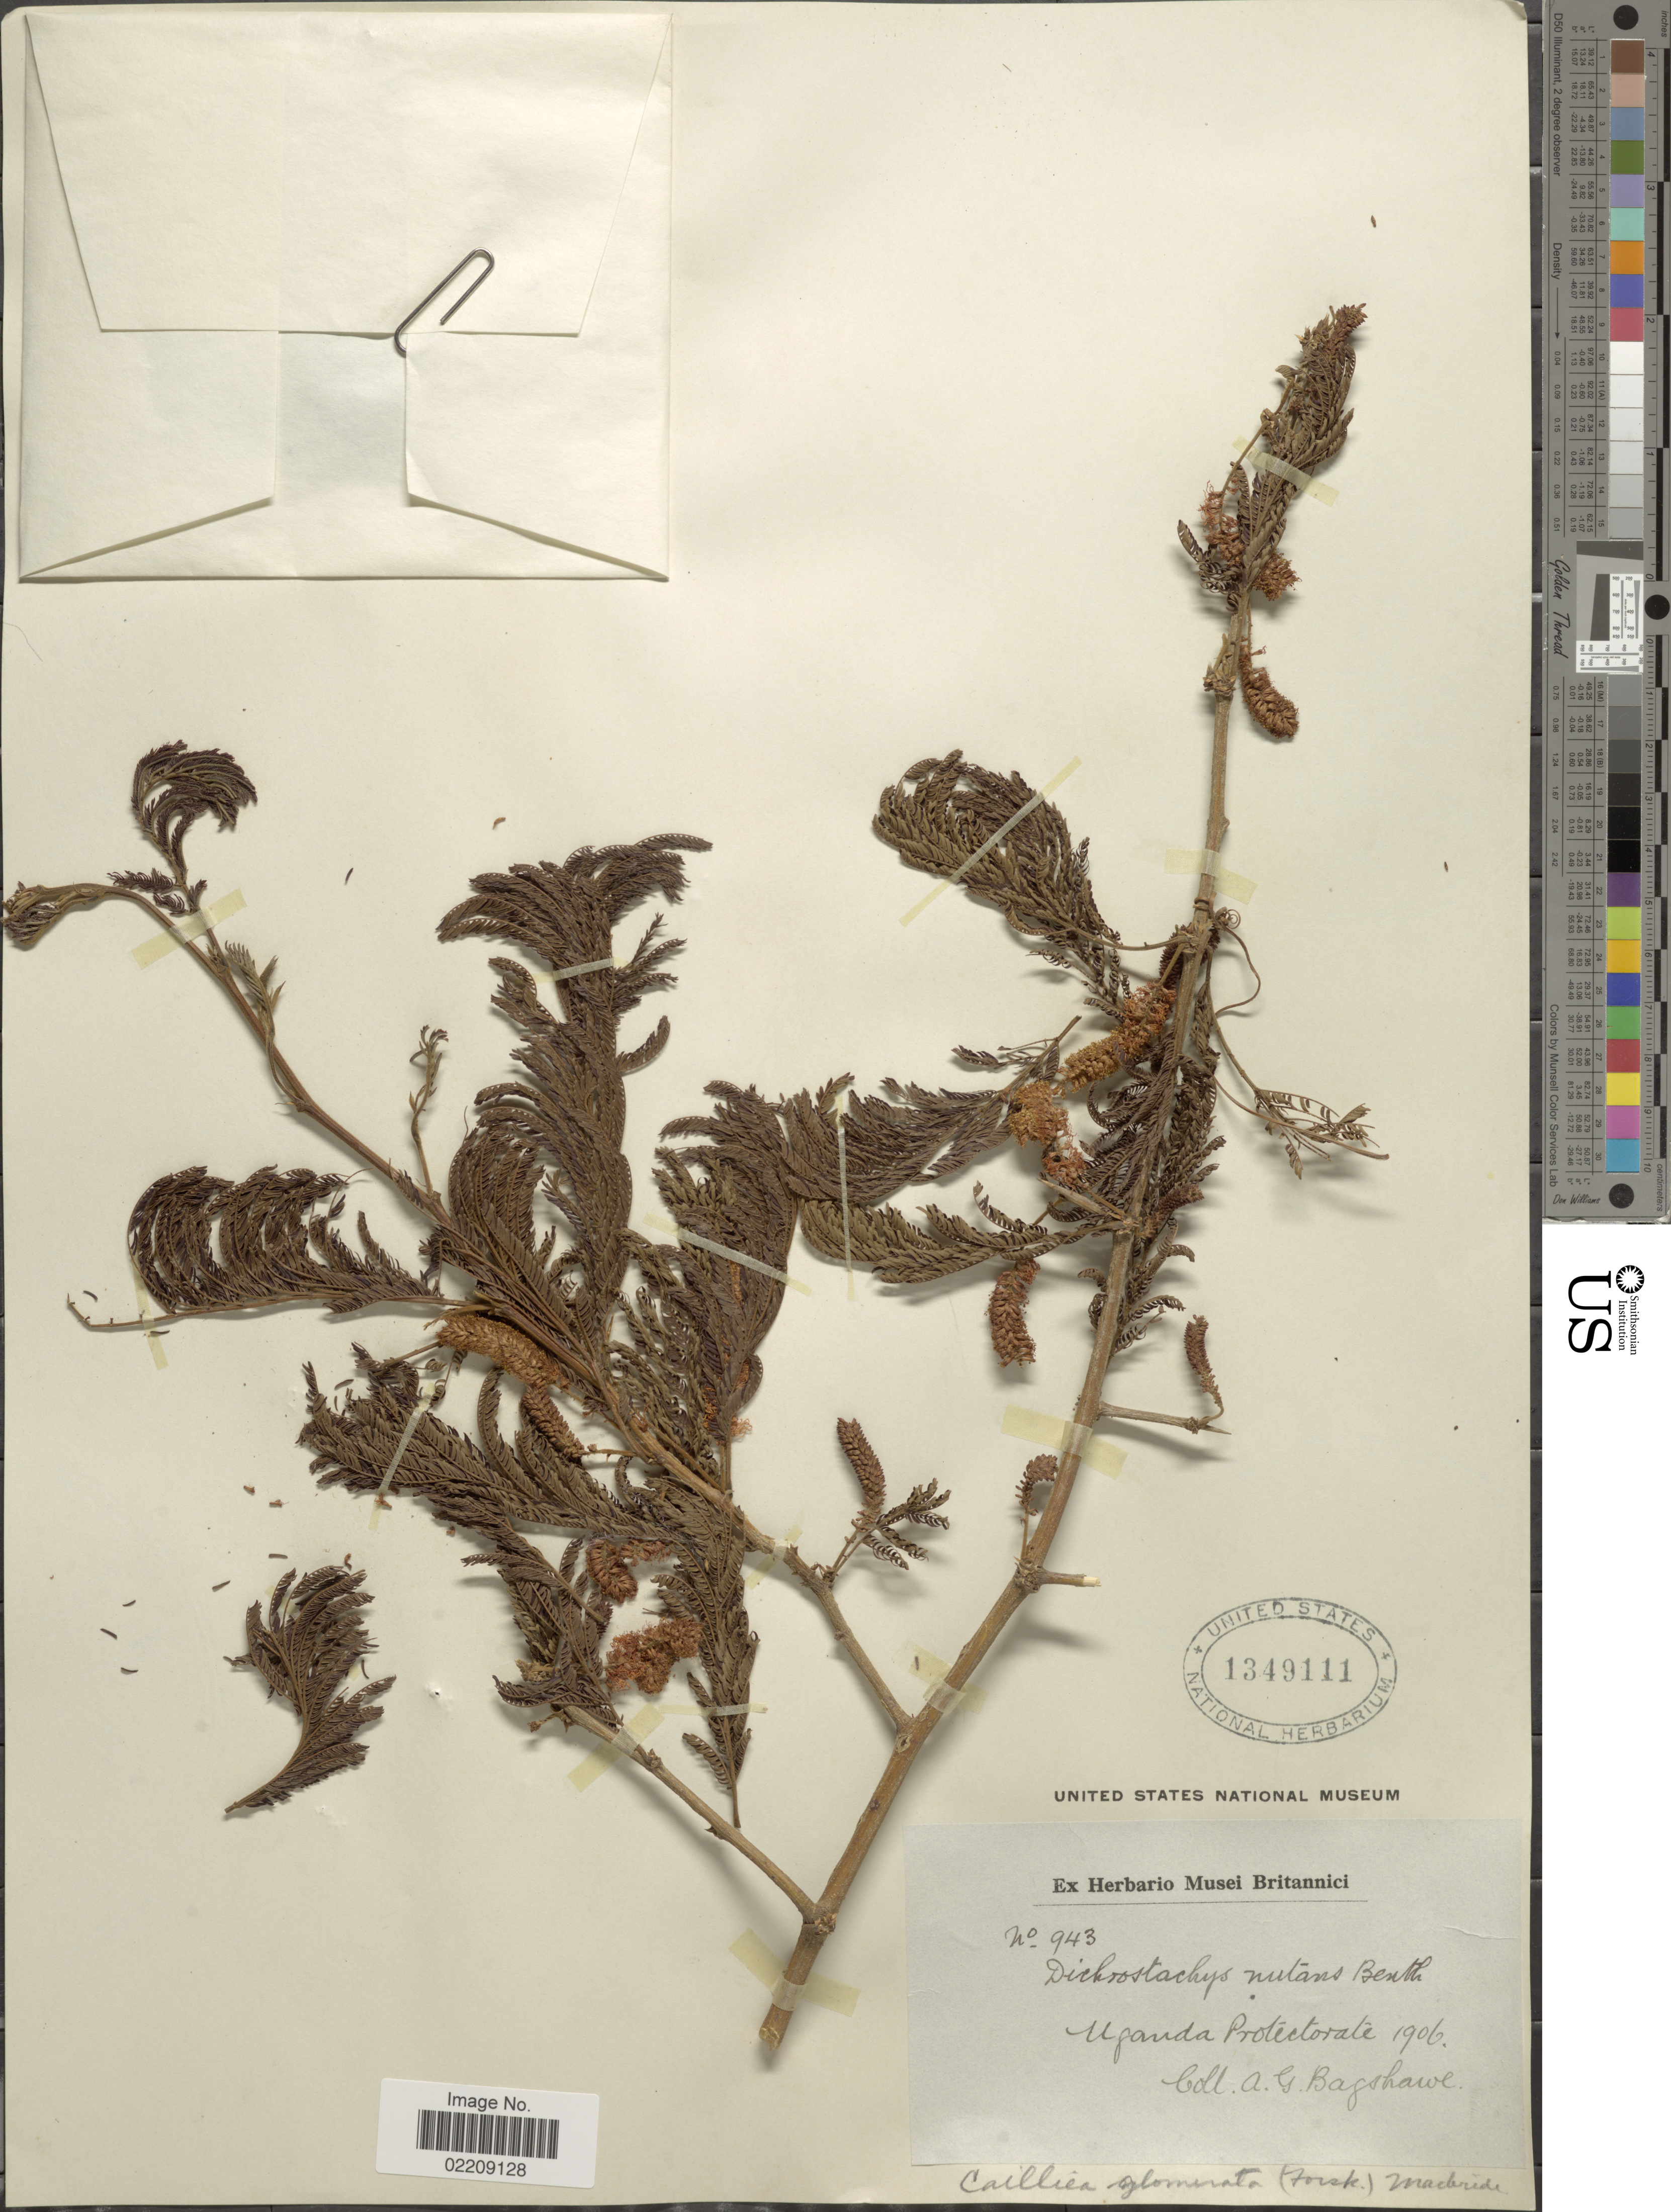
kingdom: Plantae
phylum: Tracheophyta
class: Magnoliopsida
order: Fabales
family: Fabaceae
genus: Dichrostachys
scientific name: Dichrostachys glomerata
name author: (Forssk.) Chiov.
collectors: A. Bagshawe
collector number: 943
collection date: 1906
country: Uganda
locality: Uganda Protectorate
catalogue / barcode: US 1349111